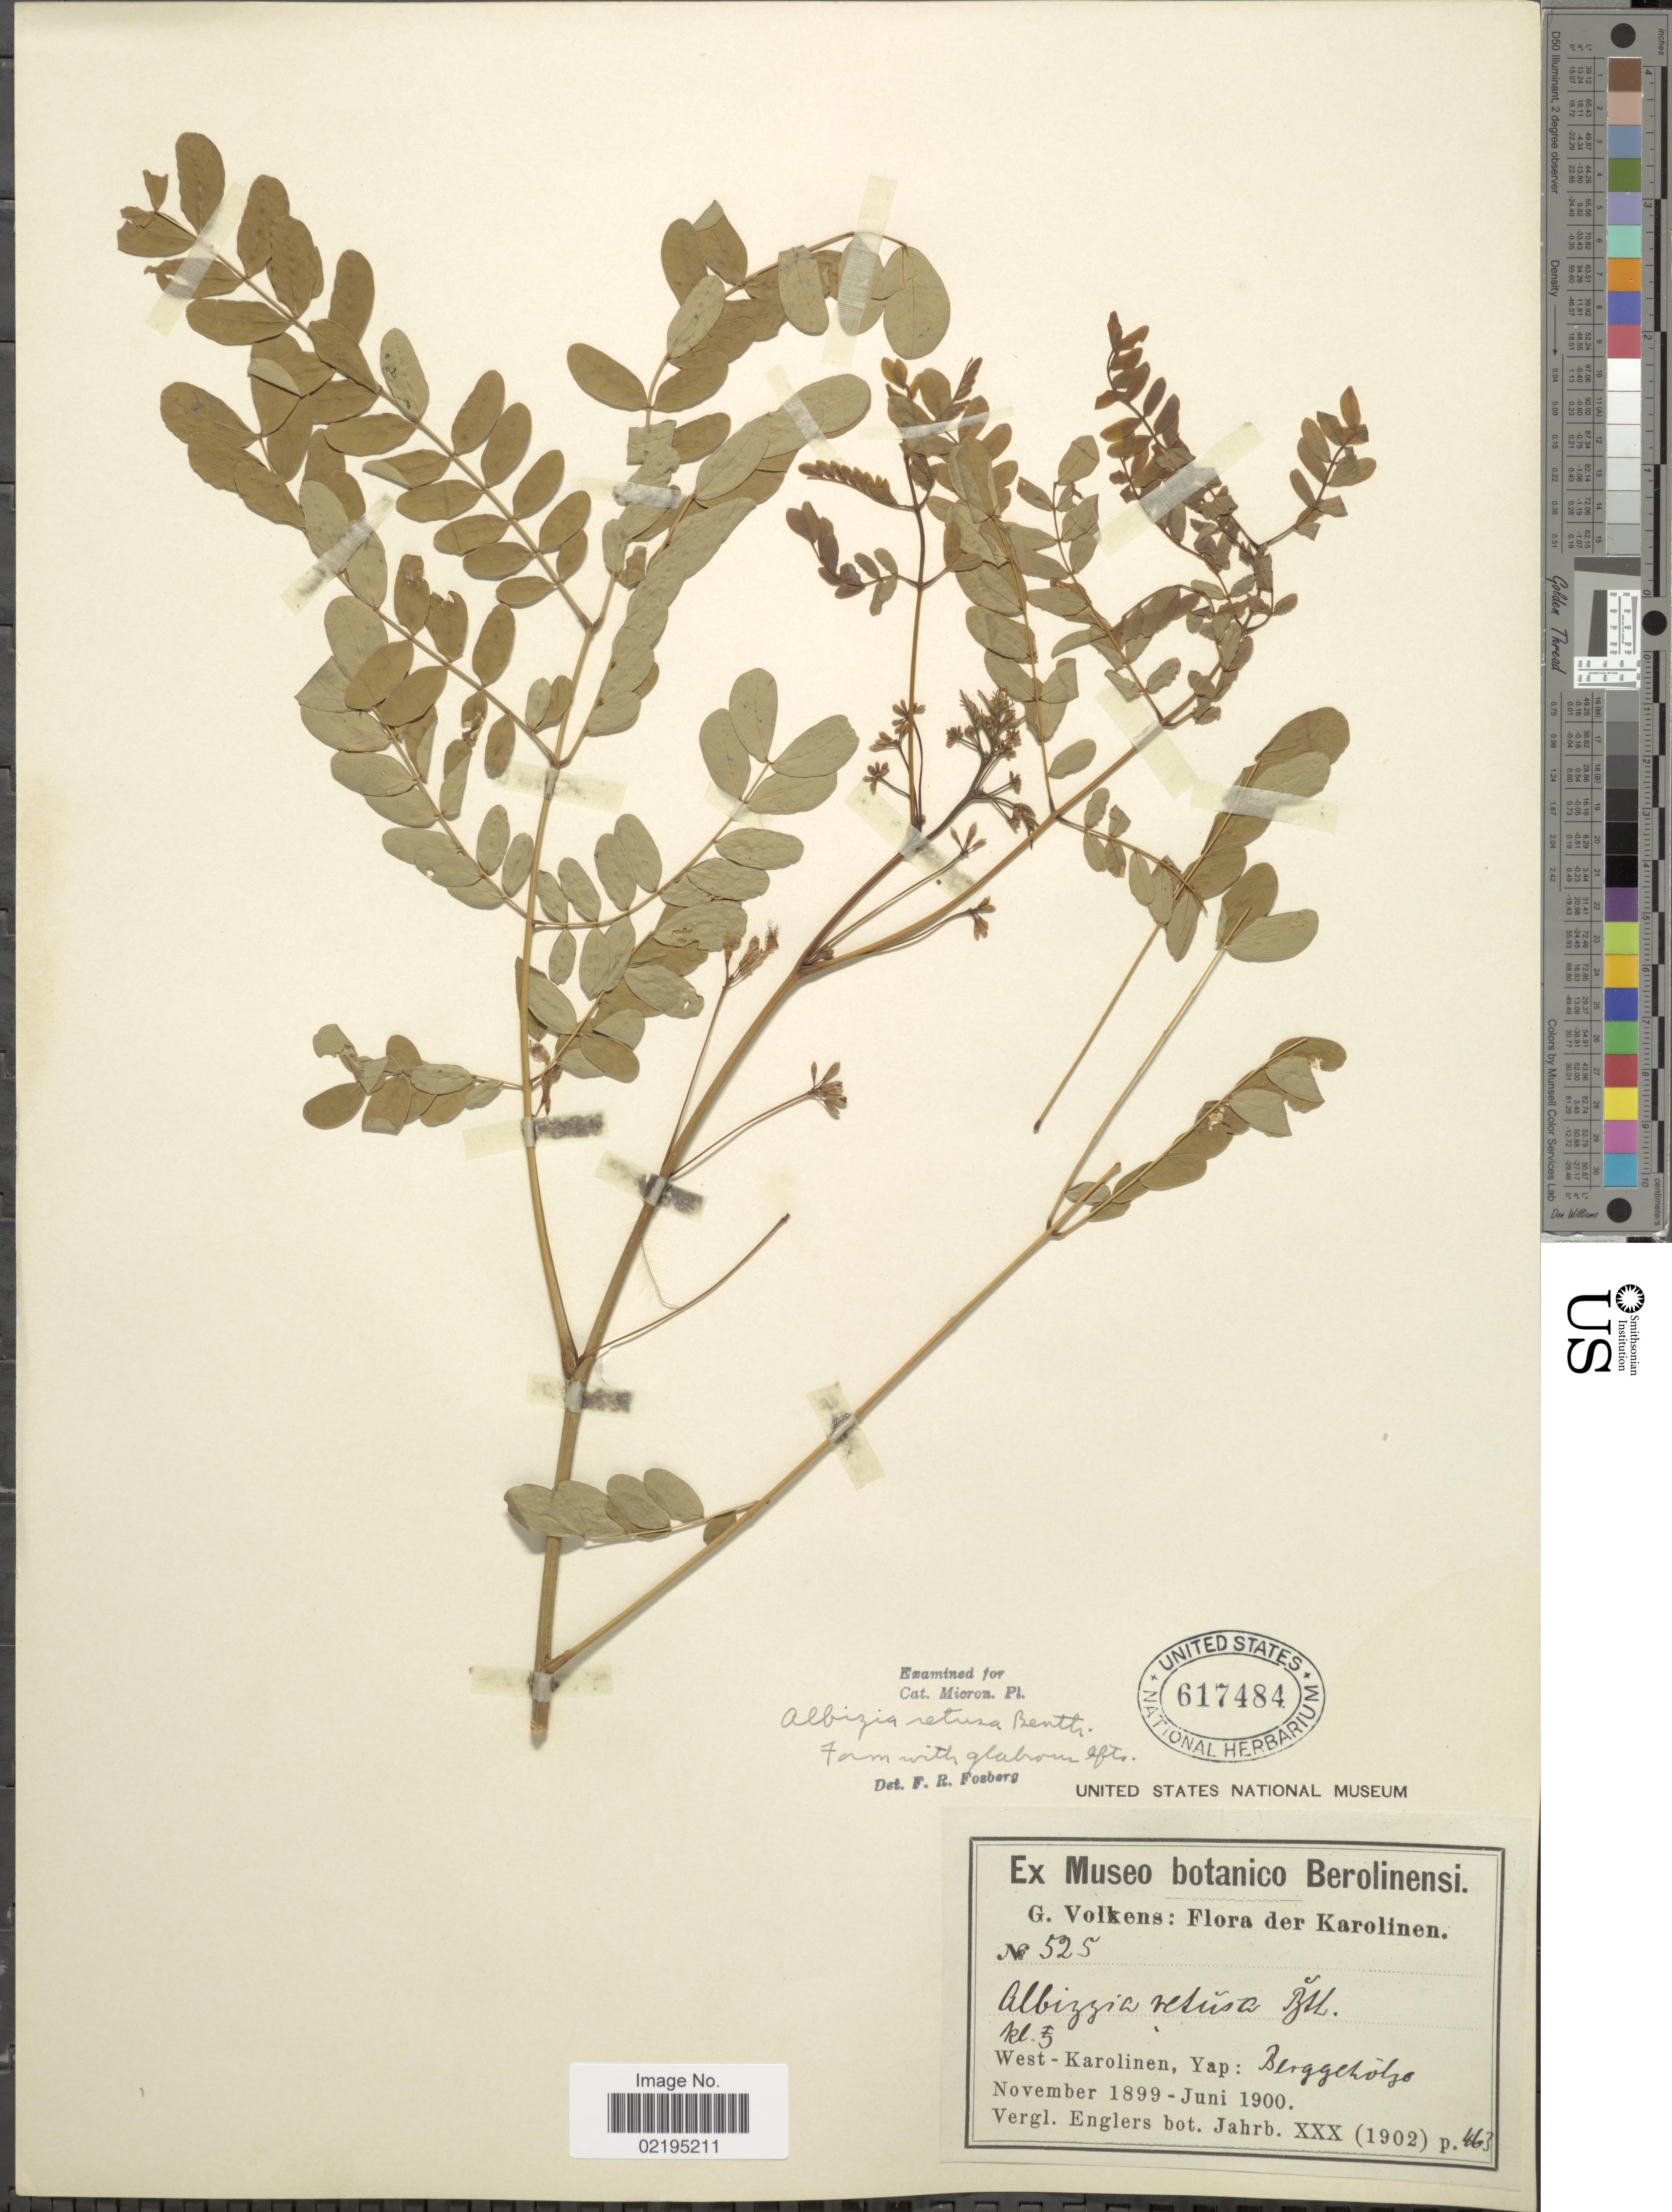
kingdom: Plantae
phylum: Tracheophyta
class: Magnoliopsida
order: Fabales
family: Fabaceae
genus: Albizia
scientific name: Albizia retusa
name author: Benth.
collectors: G. Volkens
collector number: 525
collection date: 1899-11/1900-06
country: Micronesia, Federated States of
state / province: Yap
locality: Karolinen, West-Karolinen, Yap: Berggeholze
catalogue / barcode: US 617484